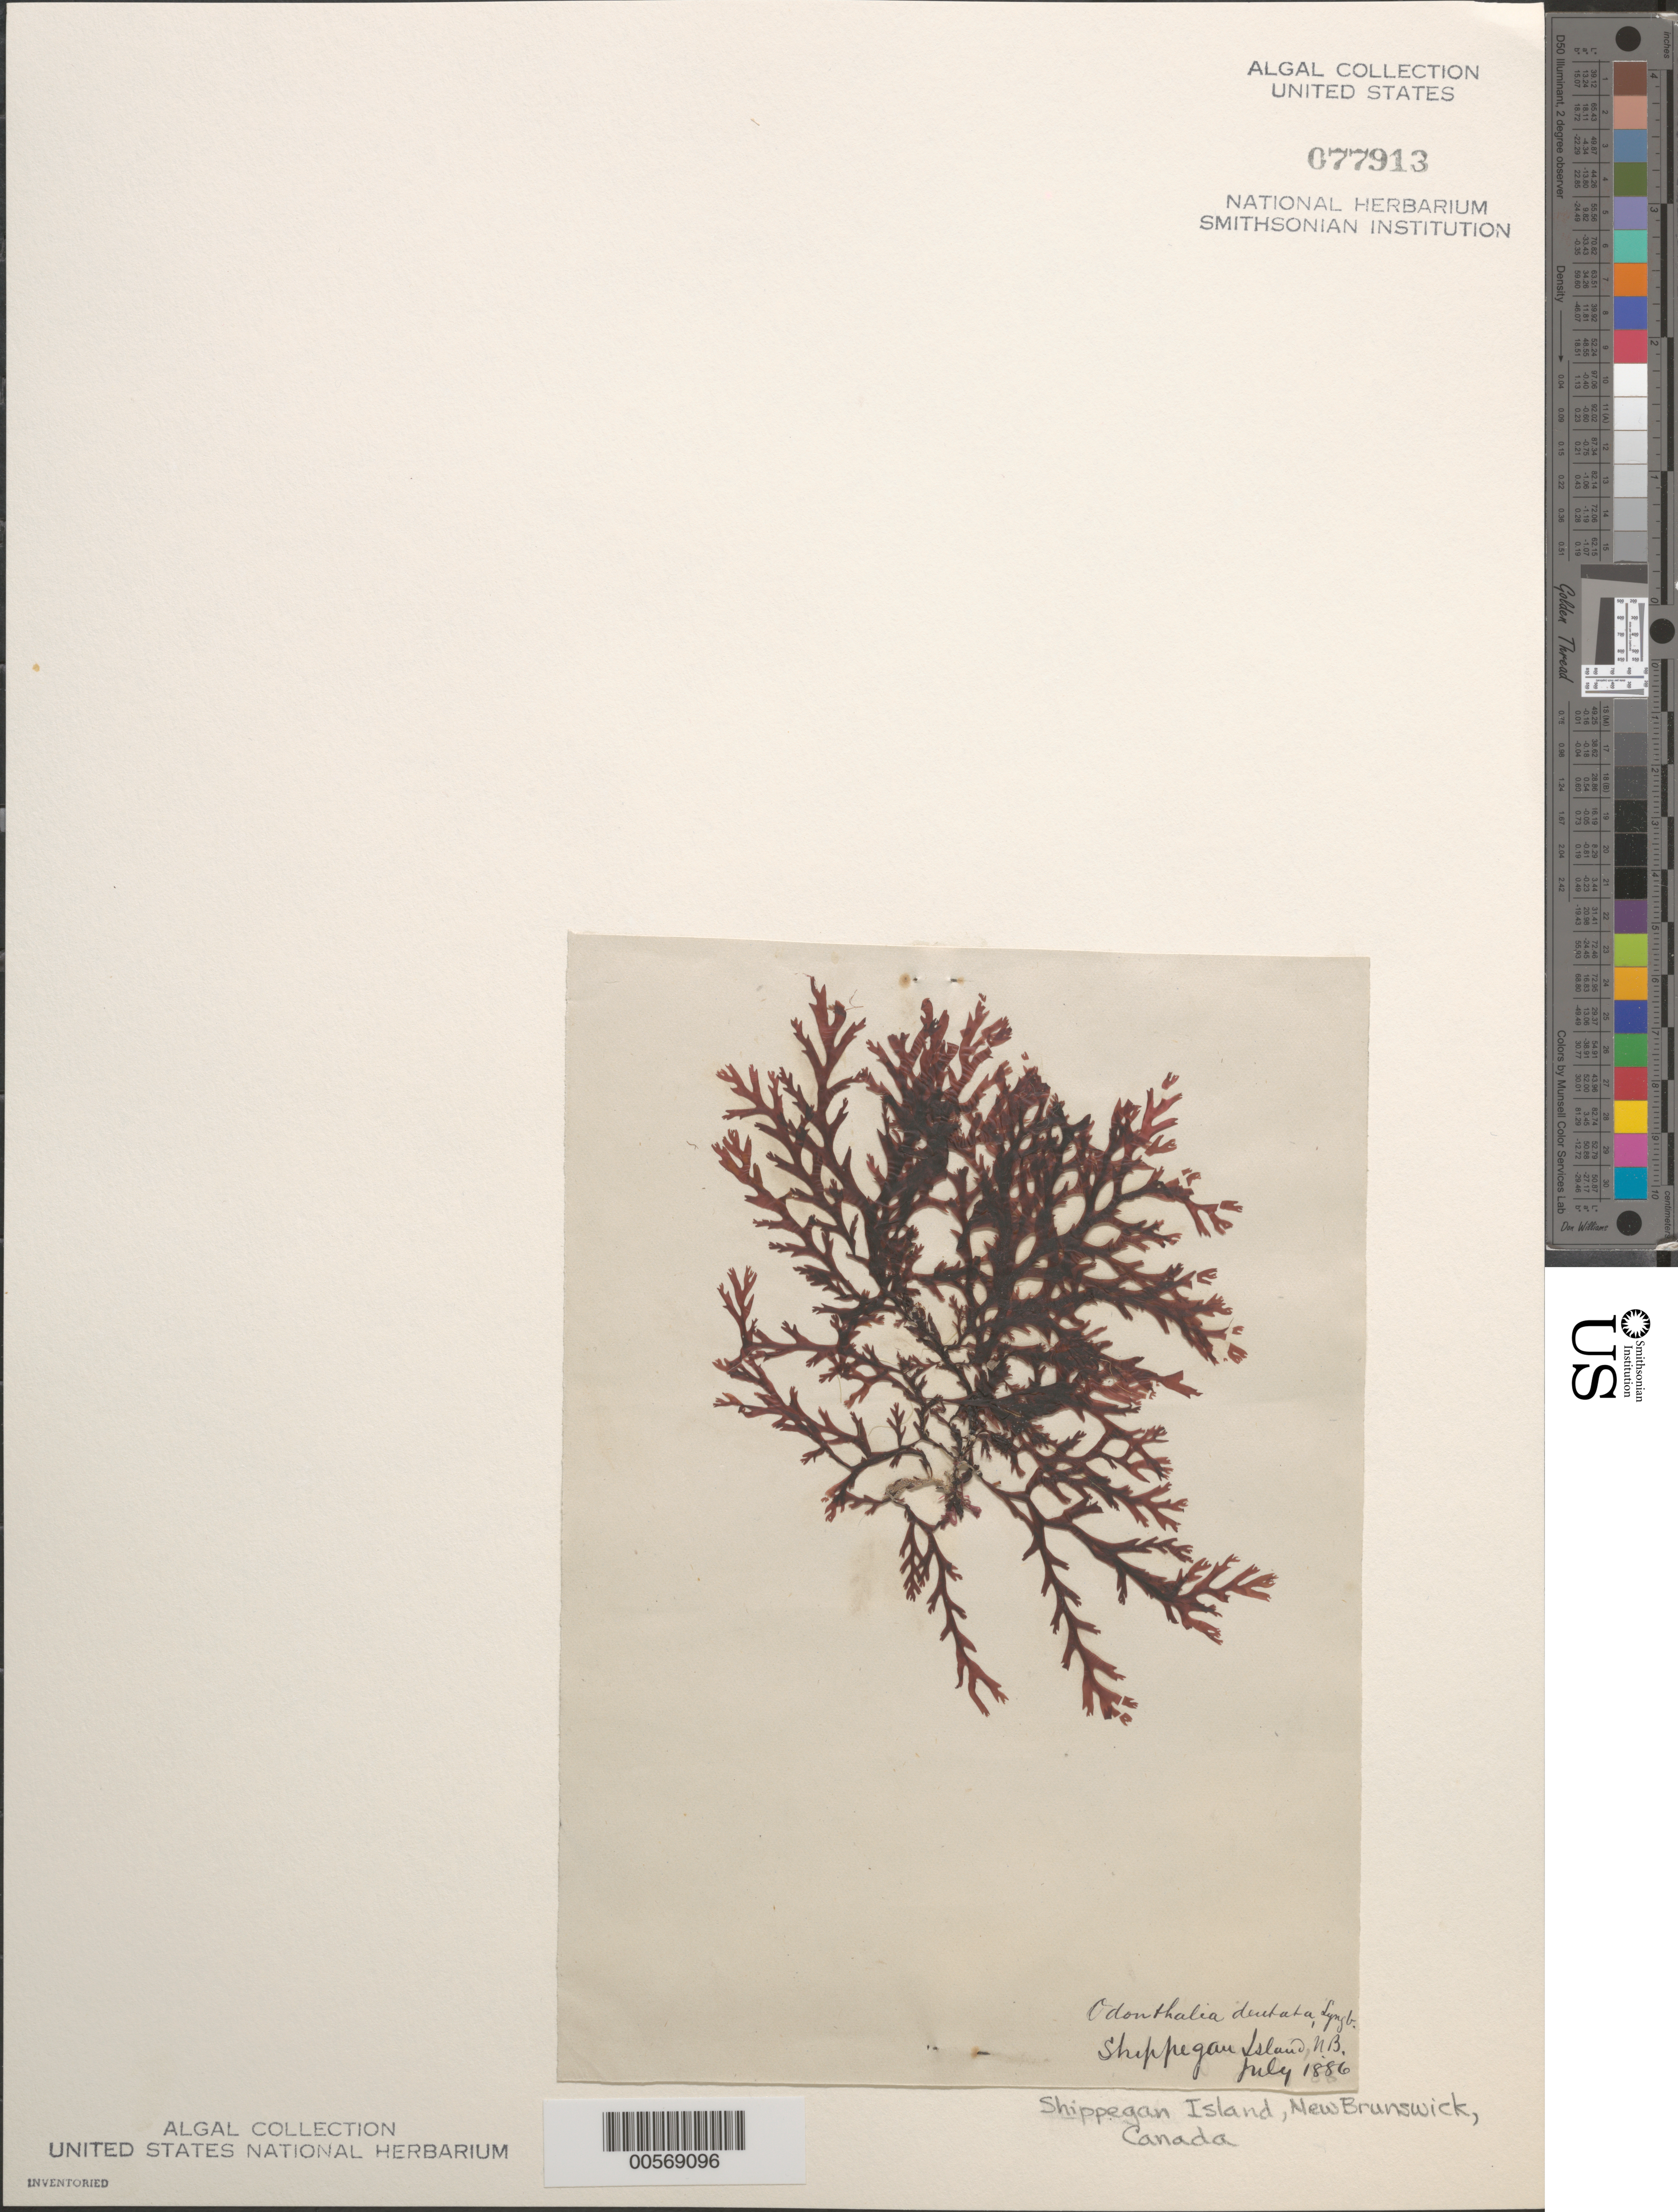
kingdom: Plantae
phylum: Rhodophyta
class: Florideophyceae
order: Ceramiales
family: Rhodomelaceae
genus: Odonthalia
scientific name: Odonthalia dentata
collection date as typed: Jul 1886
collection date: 1886-07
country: Canada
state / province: New Brunswick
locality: Shippigan island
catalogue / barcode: US 77913